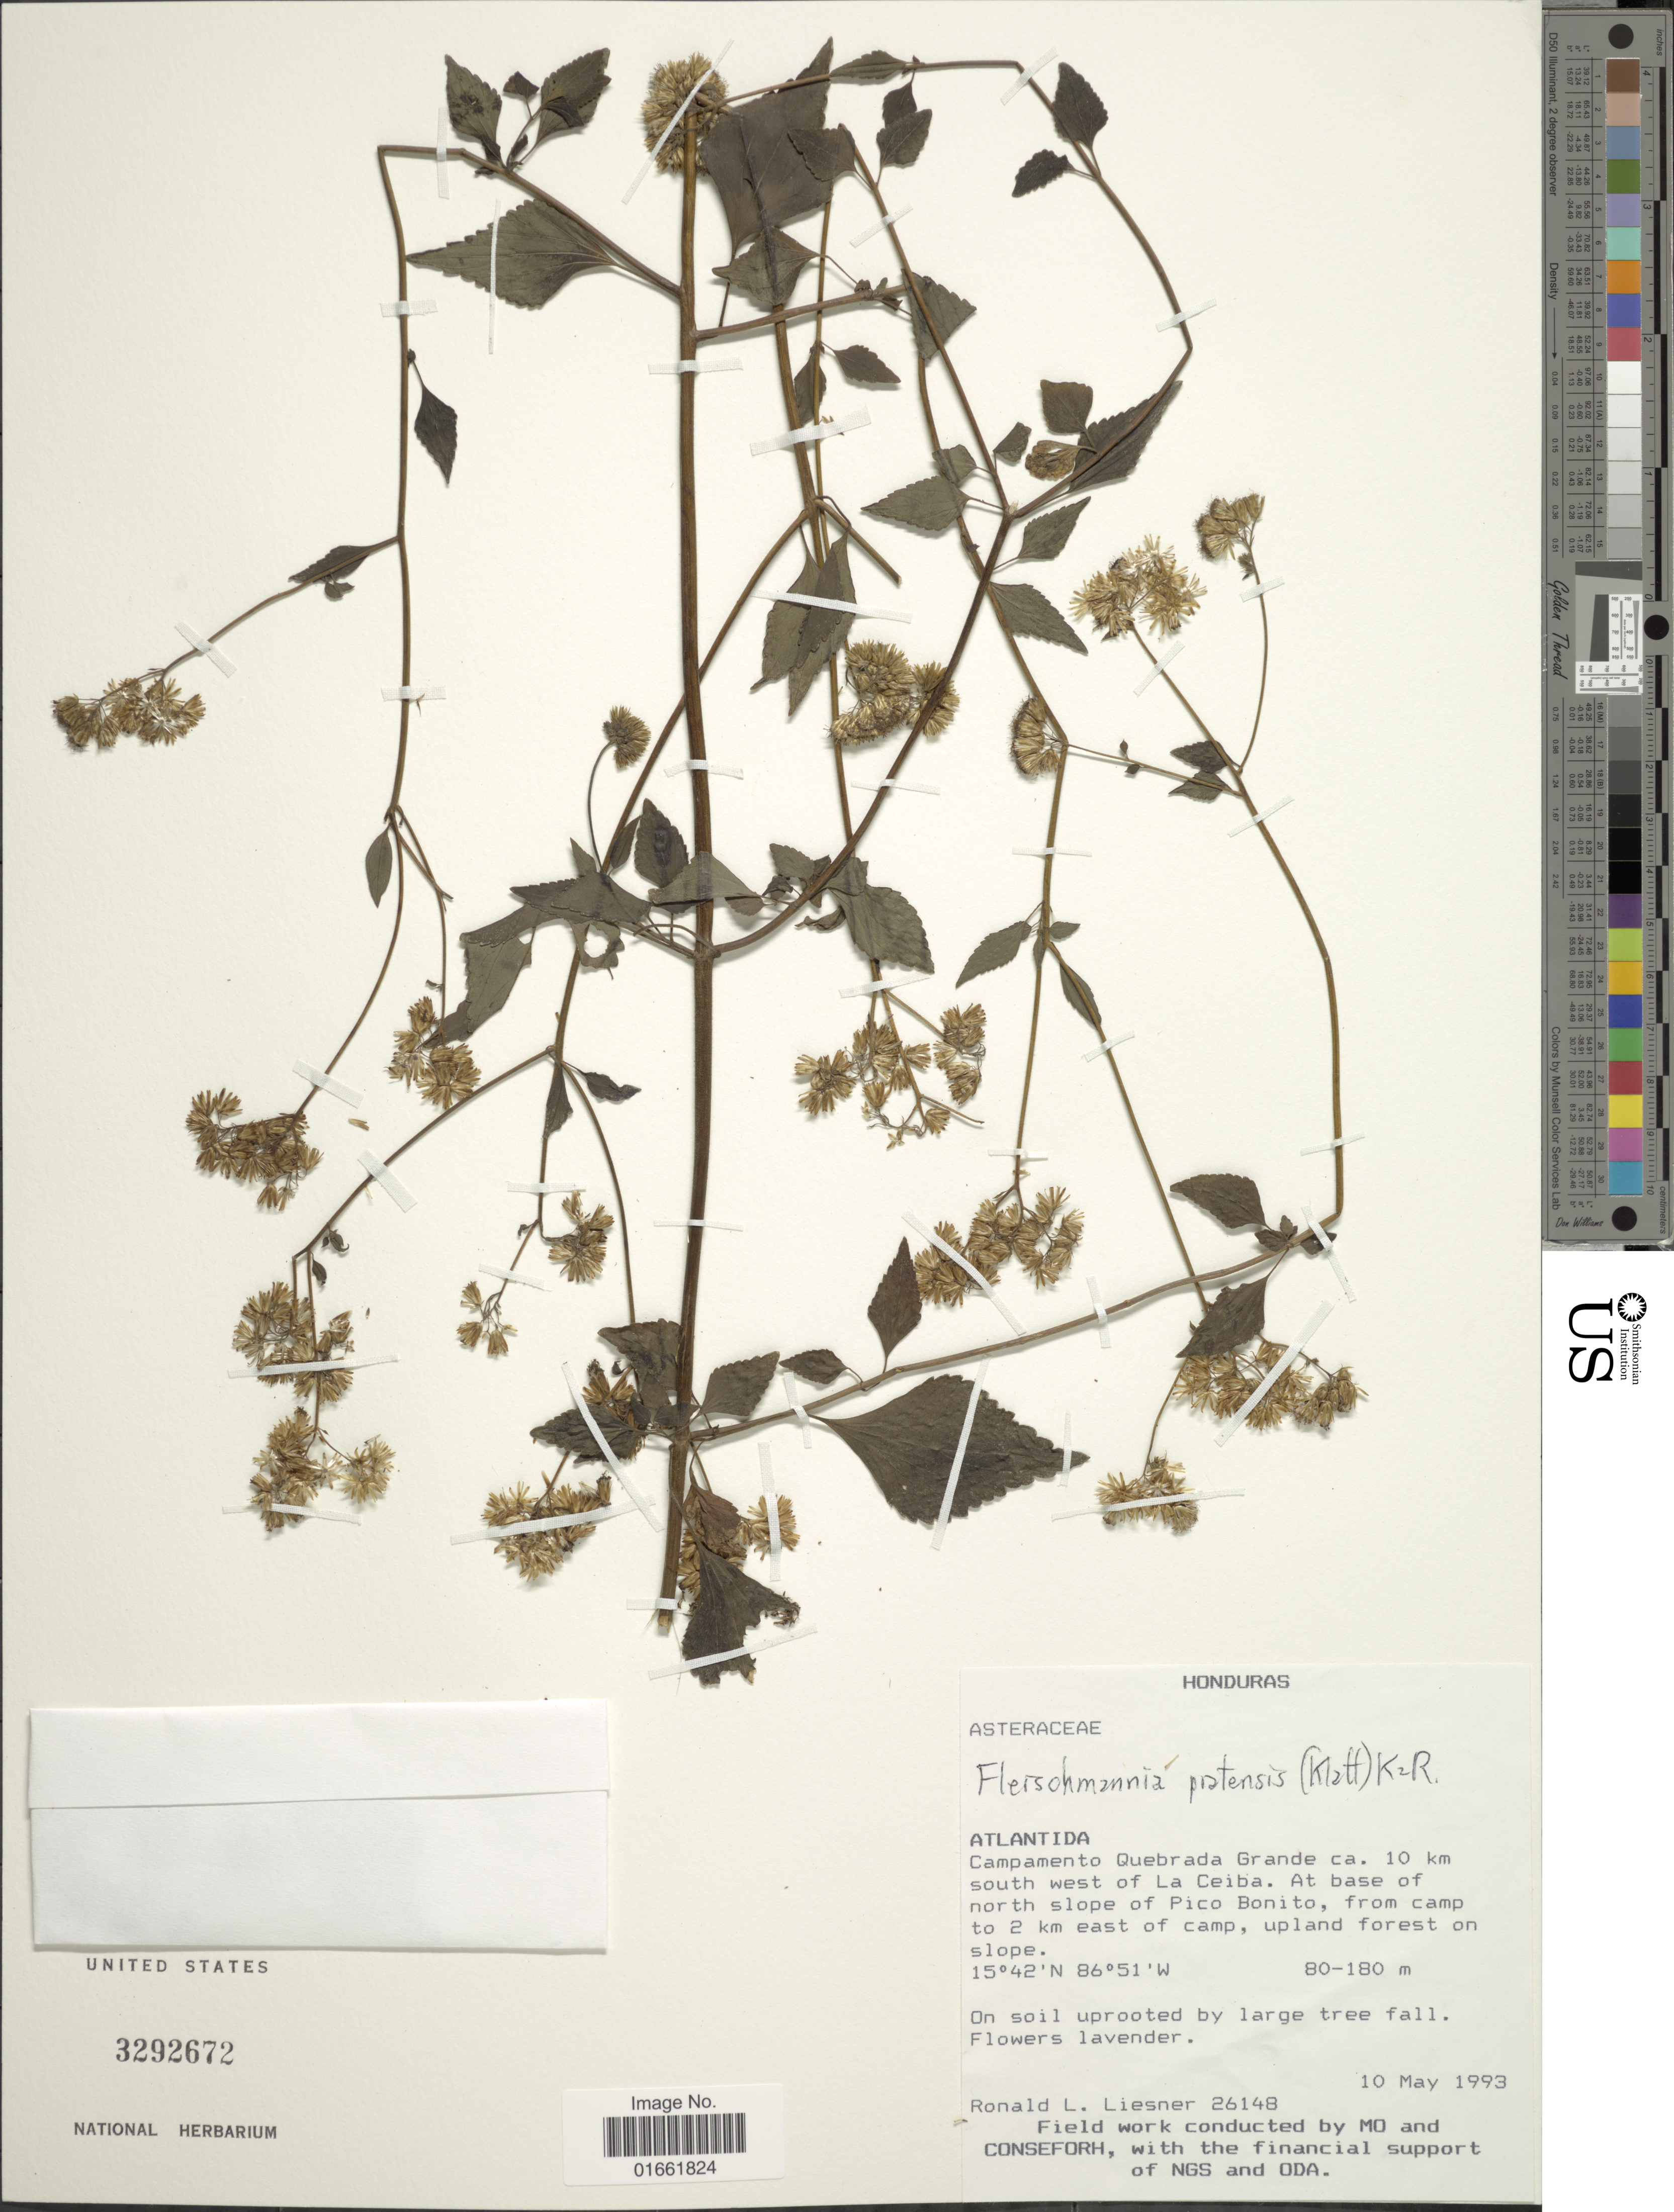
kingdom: Plantae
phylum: Tracheophyta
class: Magnoliopsida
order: Asterales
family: Asteraceae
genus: Fleischmannia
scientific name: Fleischmannia pratensis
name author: (Klatt) R.M. King & H. Rob.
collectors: R. L. Liesner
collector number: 26148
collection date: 1993-05-10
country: Honduras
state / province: Atlántida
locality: Atlantida. Campamento Quebrada Grande ca. 10 km south west of La Ceiba. At base of north slope of Pico Bonito, from camp to 2 km east of camp, upland forest on slope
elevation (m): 80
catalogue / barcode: US 3292672